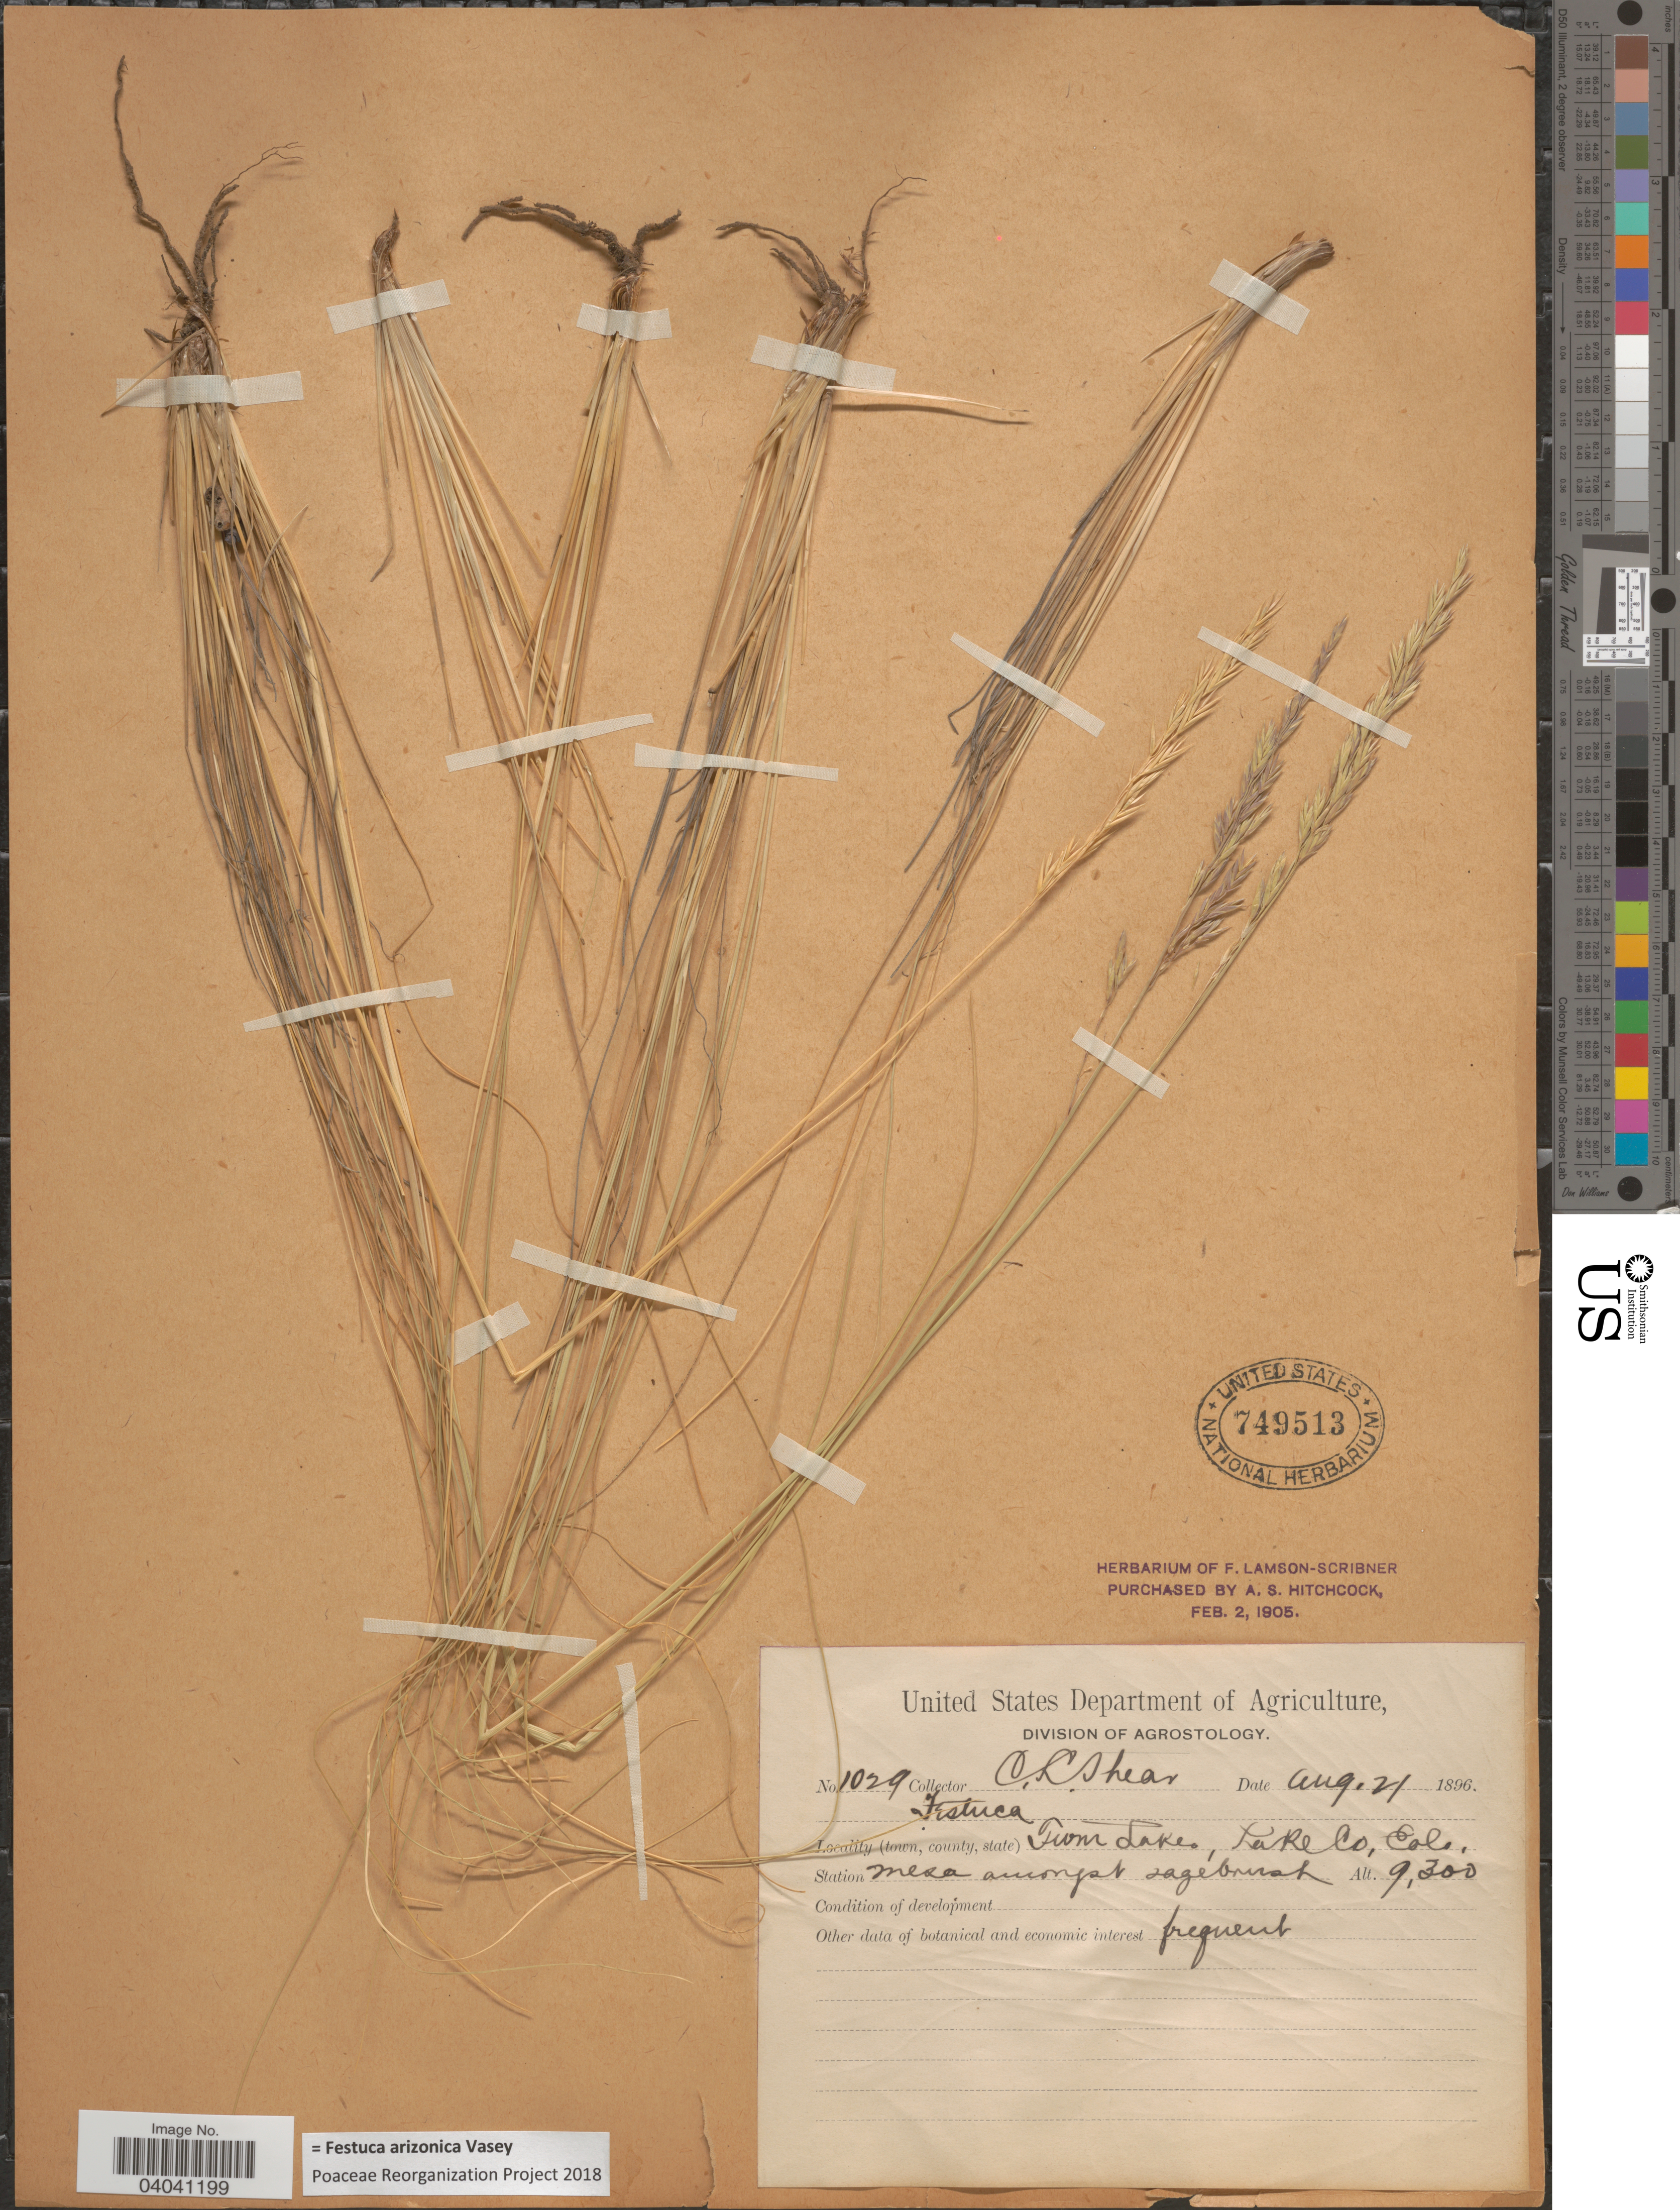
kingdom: Plantae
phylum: Tracheophyta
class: Liliopsida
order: Poales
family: Poaceae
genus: Festuca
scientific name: Festuca arizonica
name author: Vasey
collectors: C. L. Shear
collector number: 1029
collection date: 1896-08-21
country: United States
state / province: Colorado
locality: Twin Lakes, Lake Co.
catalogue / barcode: US 749513